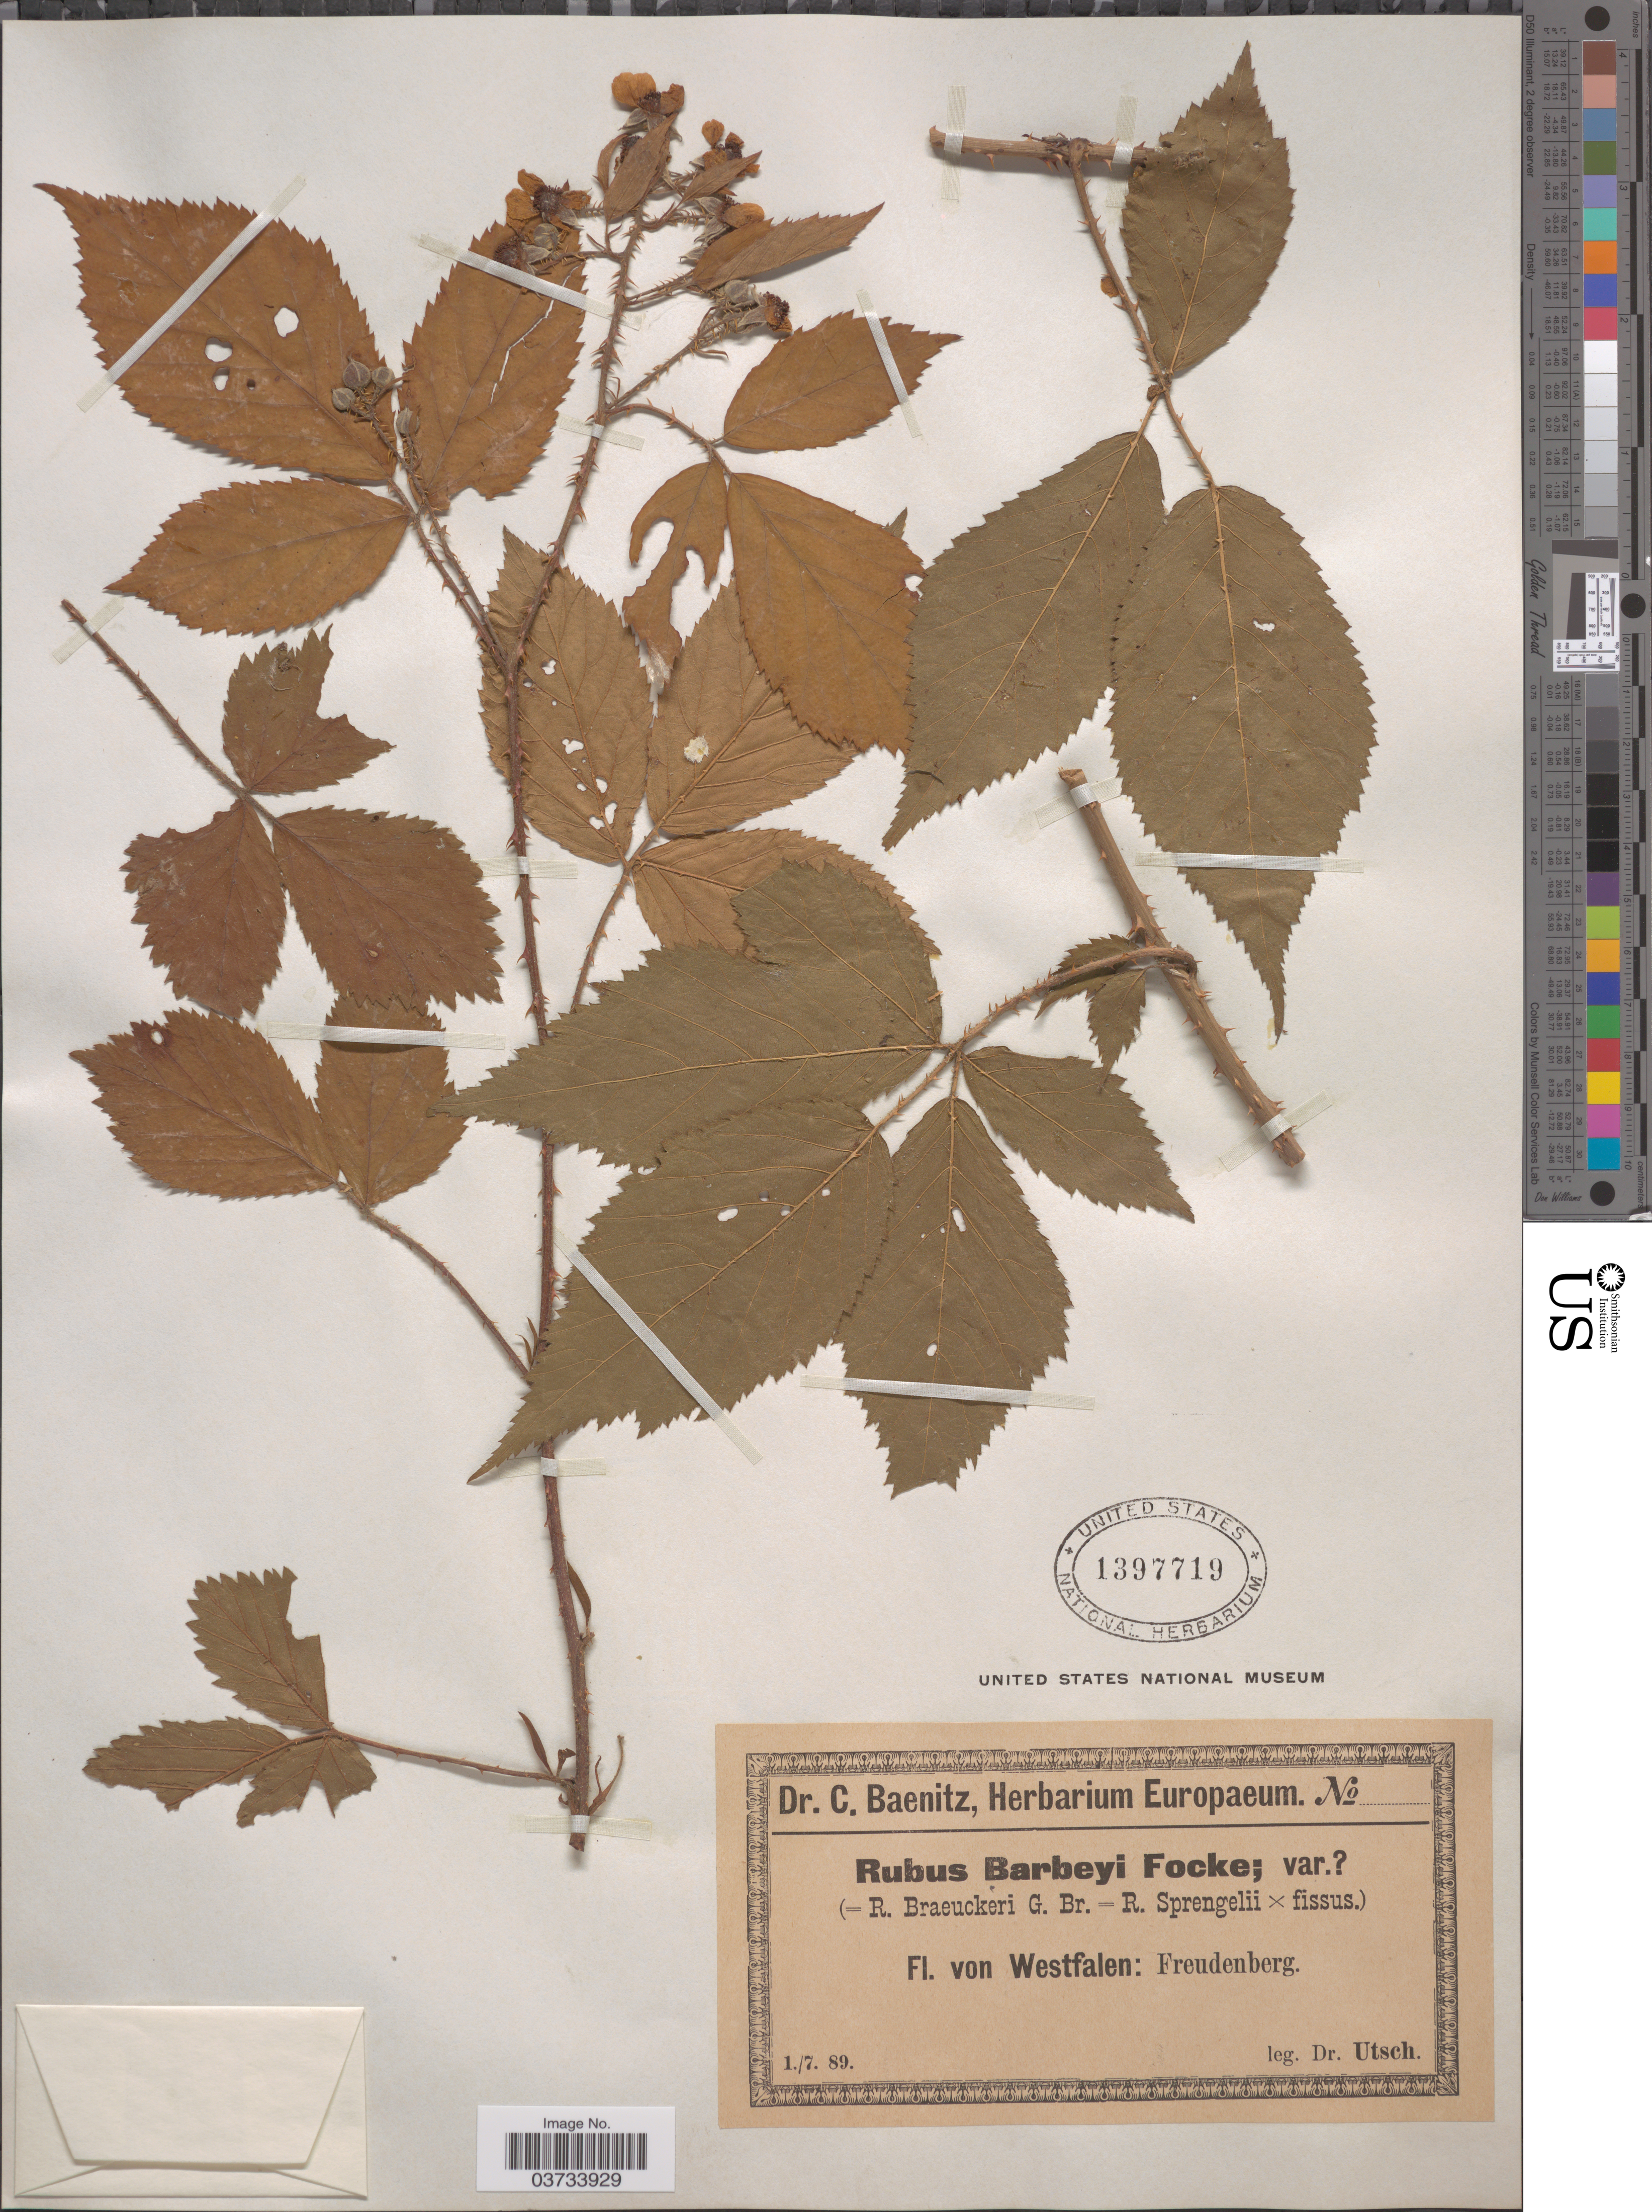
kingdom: Plantae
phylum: Tracheophyta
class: Magnoliopsida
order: Rosales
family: Rosaceae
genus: Rubus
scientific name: Rubus barbeyi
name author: Favrat & Gremli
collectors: Utsch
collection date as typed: Transcribed d/m/y: 1/7/89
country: Germany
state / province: Nordrhein-Westfalen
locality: Westfalen: Freudenberg.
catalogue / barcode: US 1397719